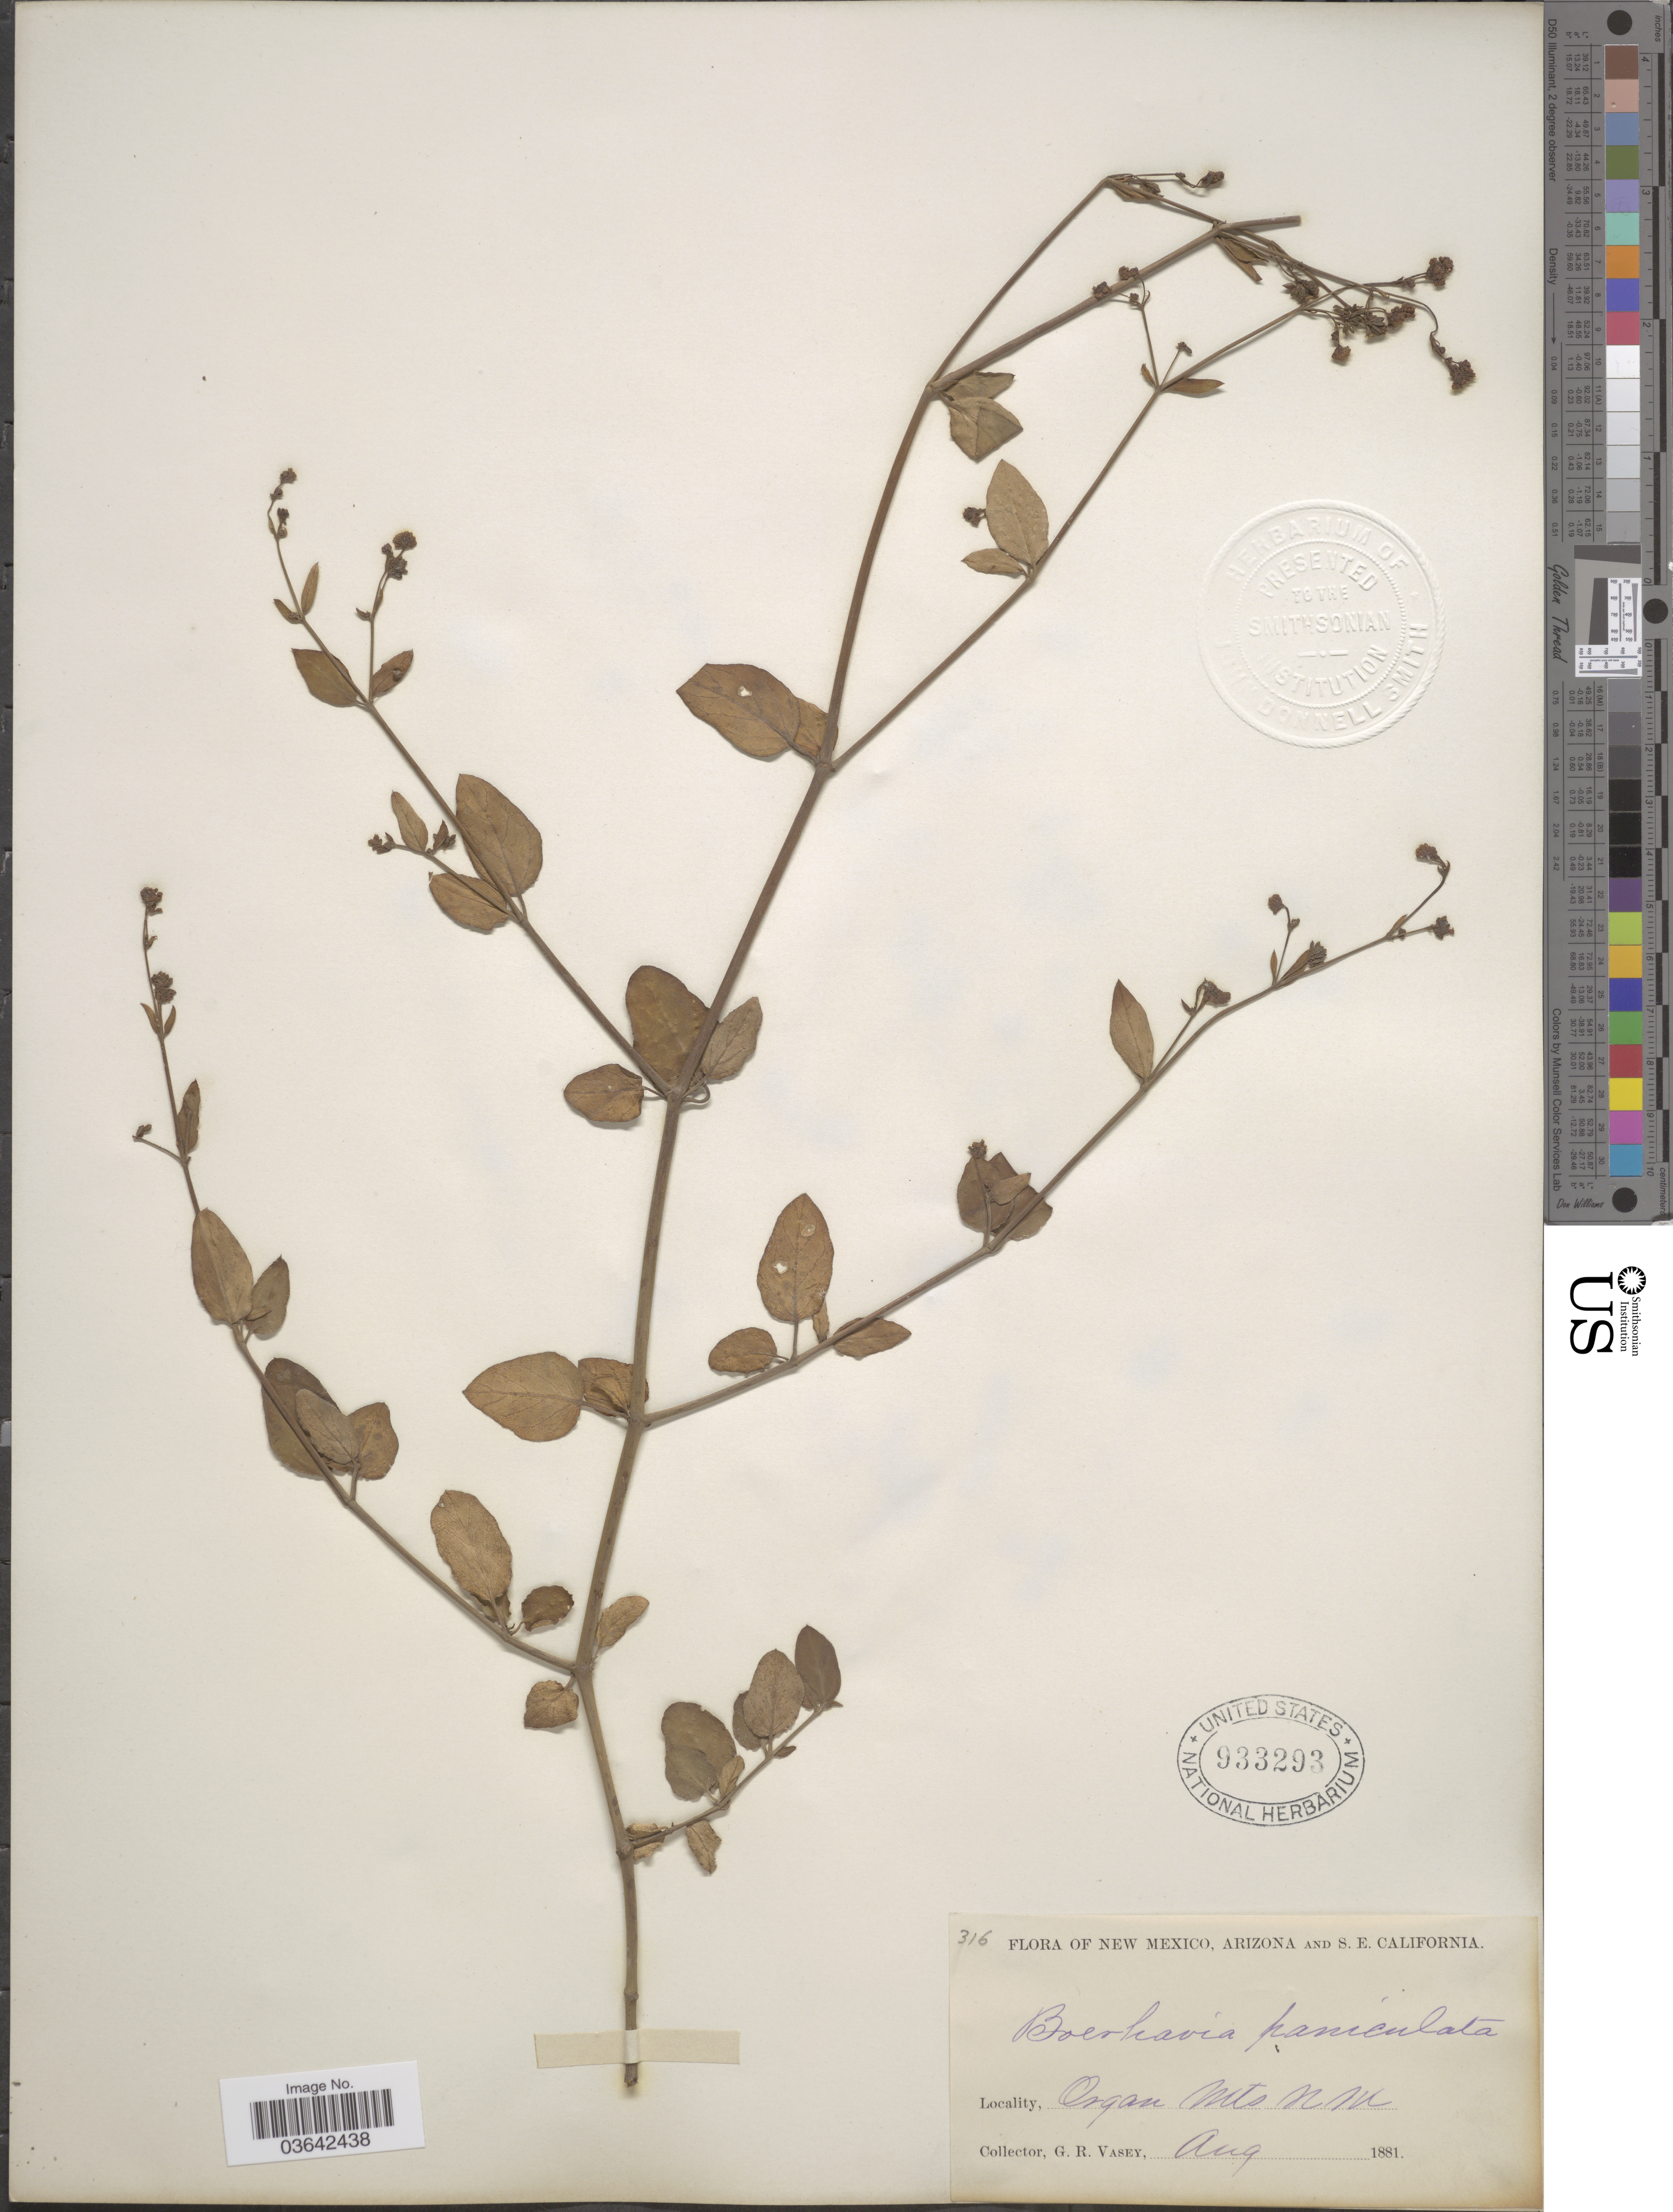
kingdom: Plantae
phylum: Tracheophyta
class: Magnoliopsida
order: Caryophyllales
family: Nyctaginaceae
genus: Boerhavia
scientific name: Boerhavia coccinea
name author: Mill.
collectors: G. R. Vasey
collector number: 316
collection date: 1881-08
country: United States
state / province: New Mexico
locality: Organ Mts.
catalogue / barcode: US 933293